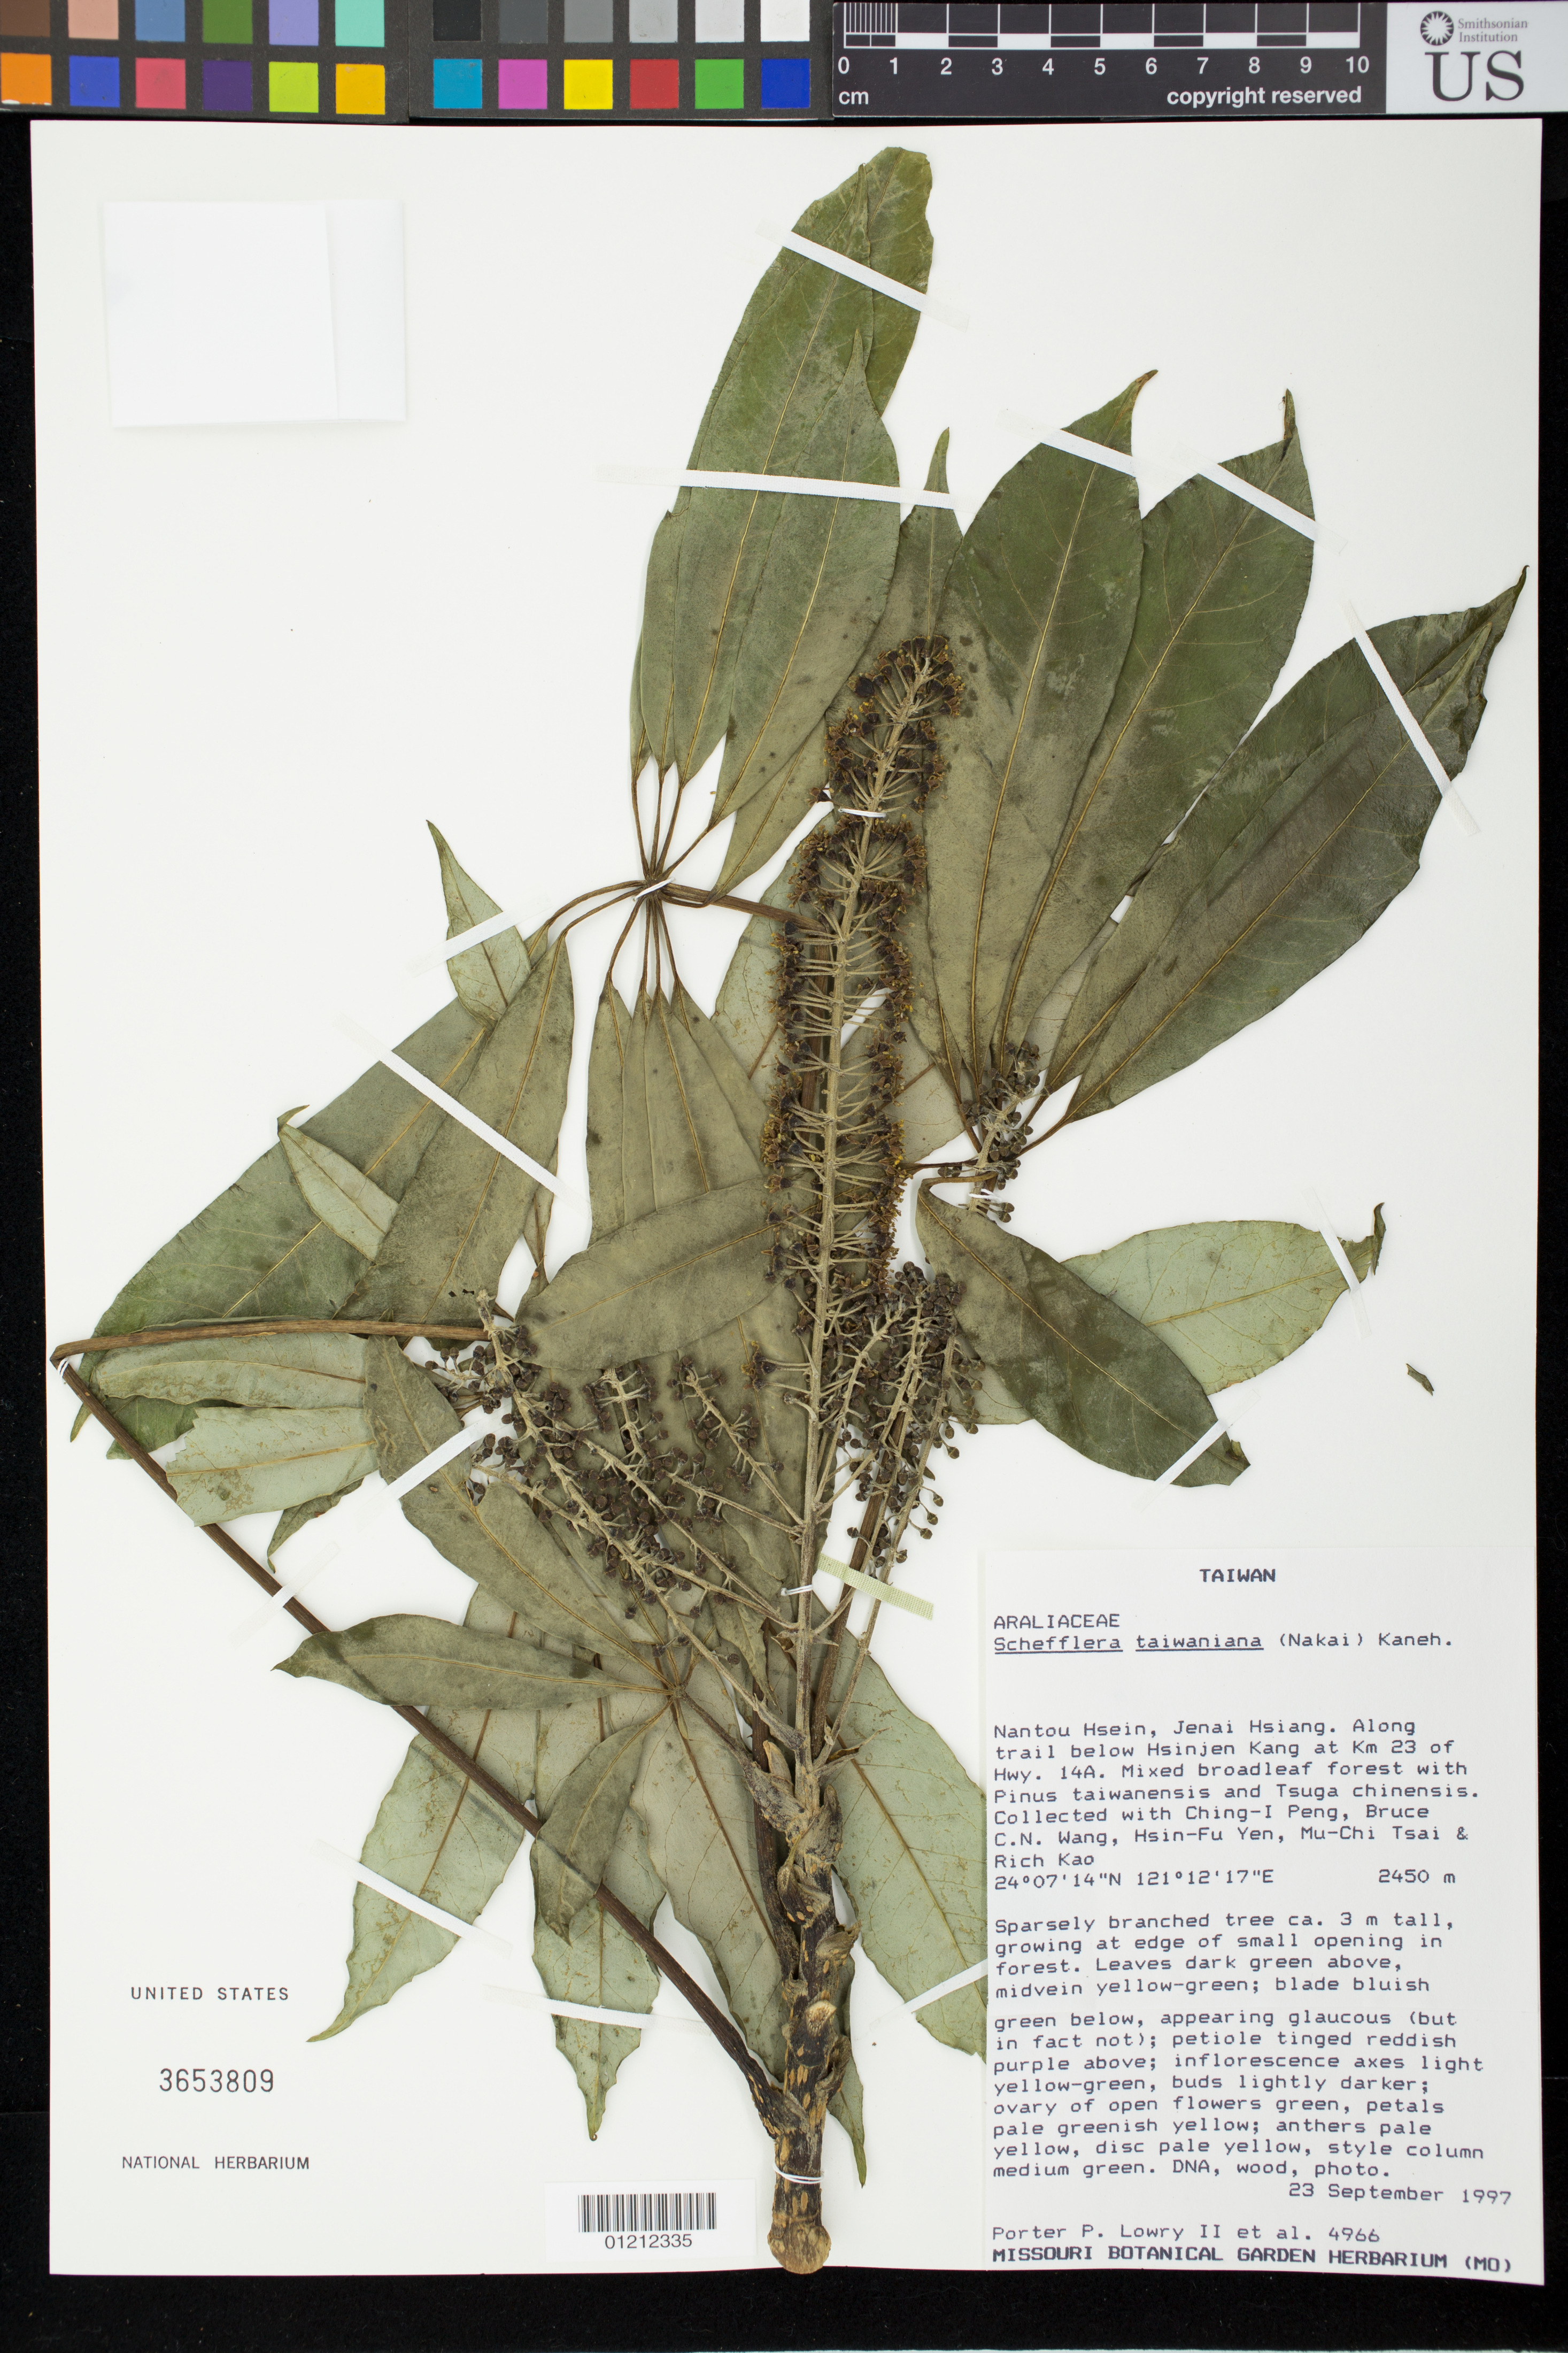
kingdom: Plantae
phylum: Tracheophyta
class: Magnoliopsida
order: Apiales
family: Araliaceae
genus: Schefflera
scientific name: Schefflera taiwaniana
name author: (Nakai) Kaneh.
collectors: P. P. Lowry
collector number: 4966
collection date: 1997-09-23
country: Taiwan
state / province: Nantou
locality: Nantou Hsein, Jenai Hsiang. Along trail below Hsinjen Kang at Km 23 of Hwy. 14A. Mixed broadleaf forest.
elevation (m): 2450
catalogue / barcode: US 3653809